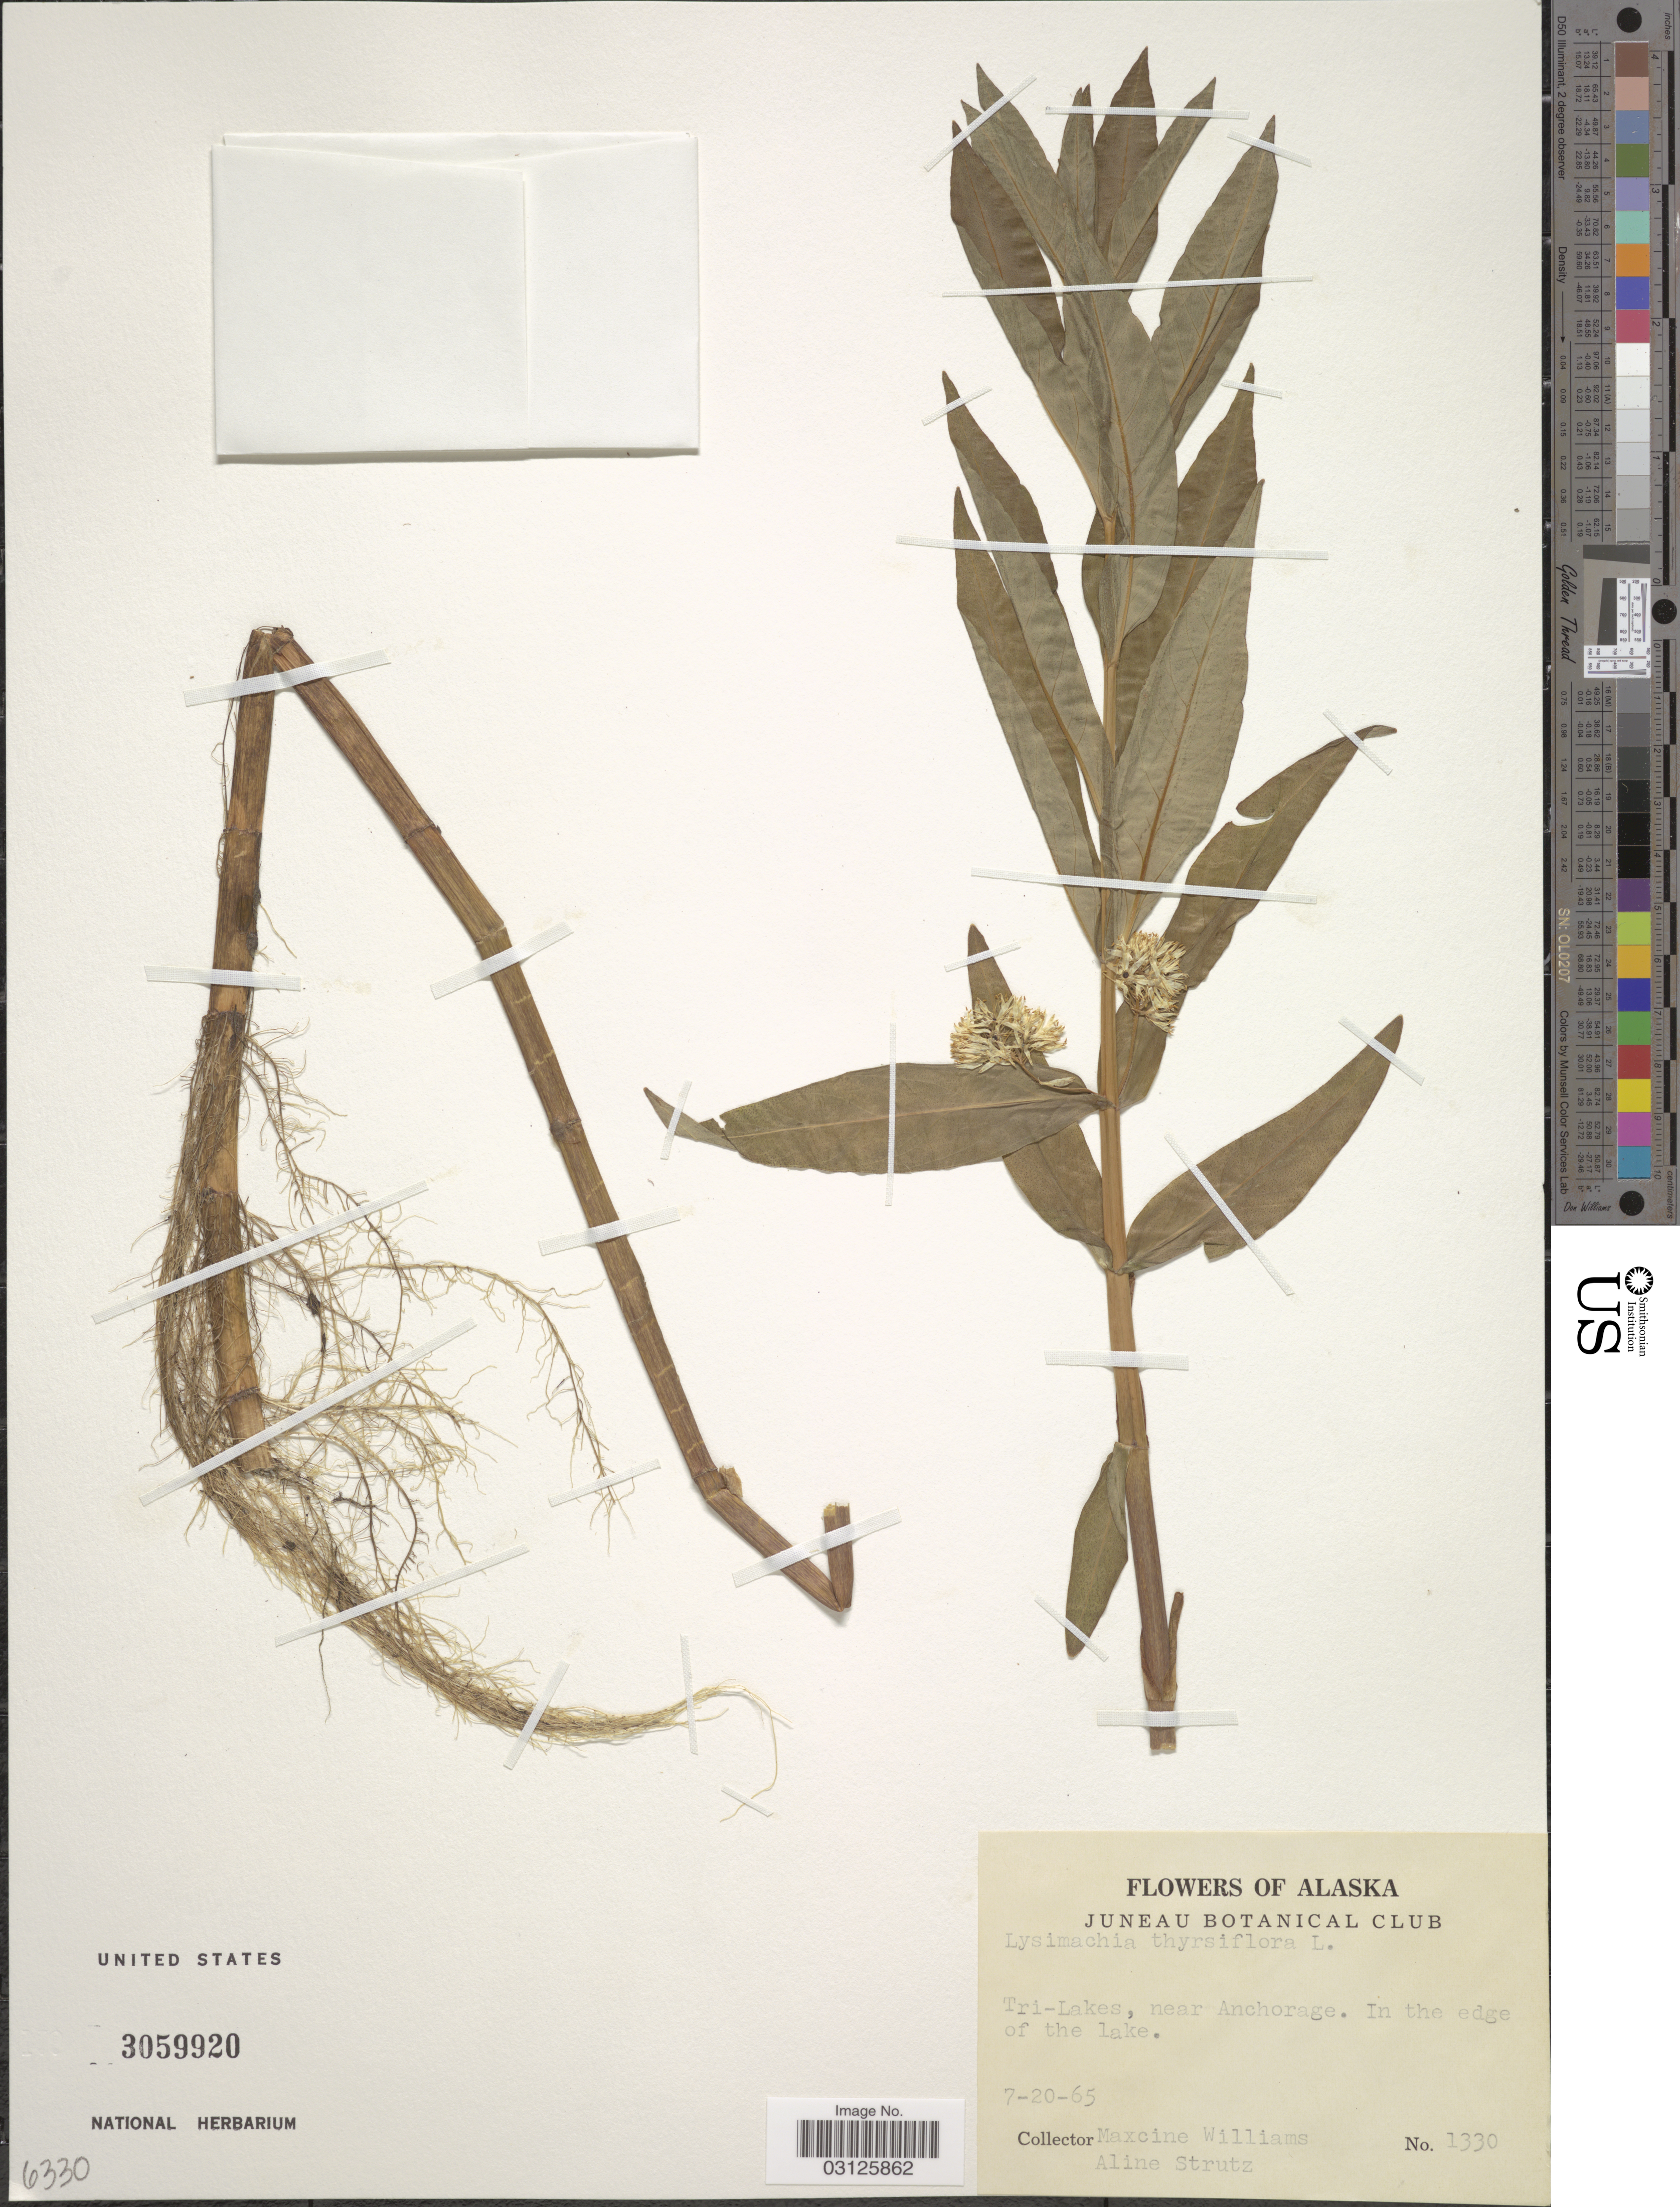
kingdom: Plantae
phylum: Tracheophyta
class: Magnoliopsida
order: Ericales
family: Primulaceae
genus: Lysimachia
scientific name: Lysimachia thyrsiflora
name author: L.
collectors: M. Williams & A. Strutz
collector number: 1330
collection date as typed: Transcribed d/m/y: 20/7/65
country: United States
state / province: Alaska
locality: Tri-Lakes, near Anchorage. In the edge of the lake.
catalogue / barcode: US 3059920